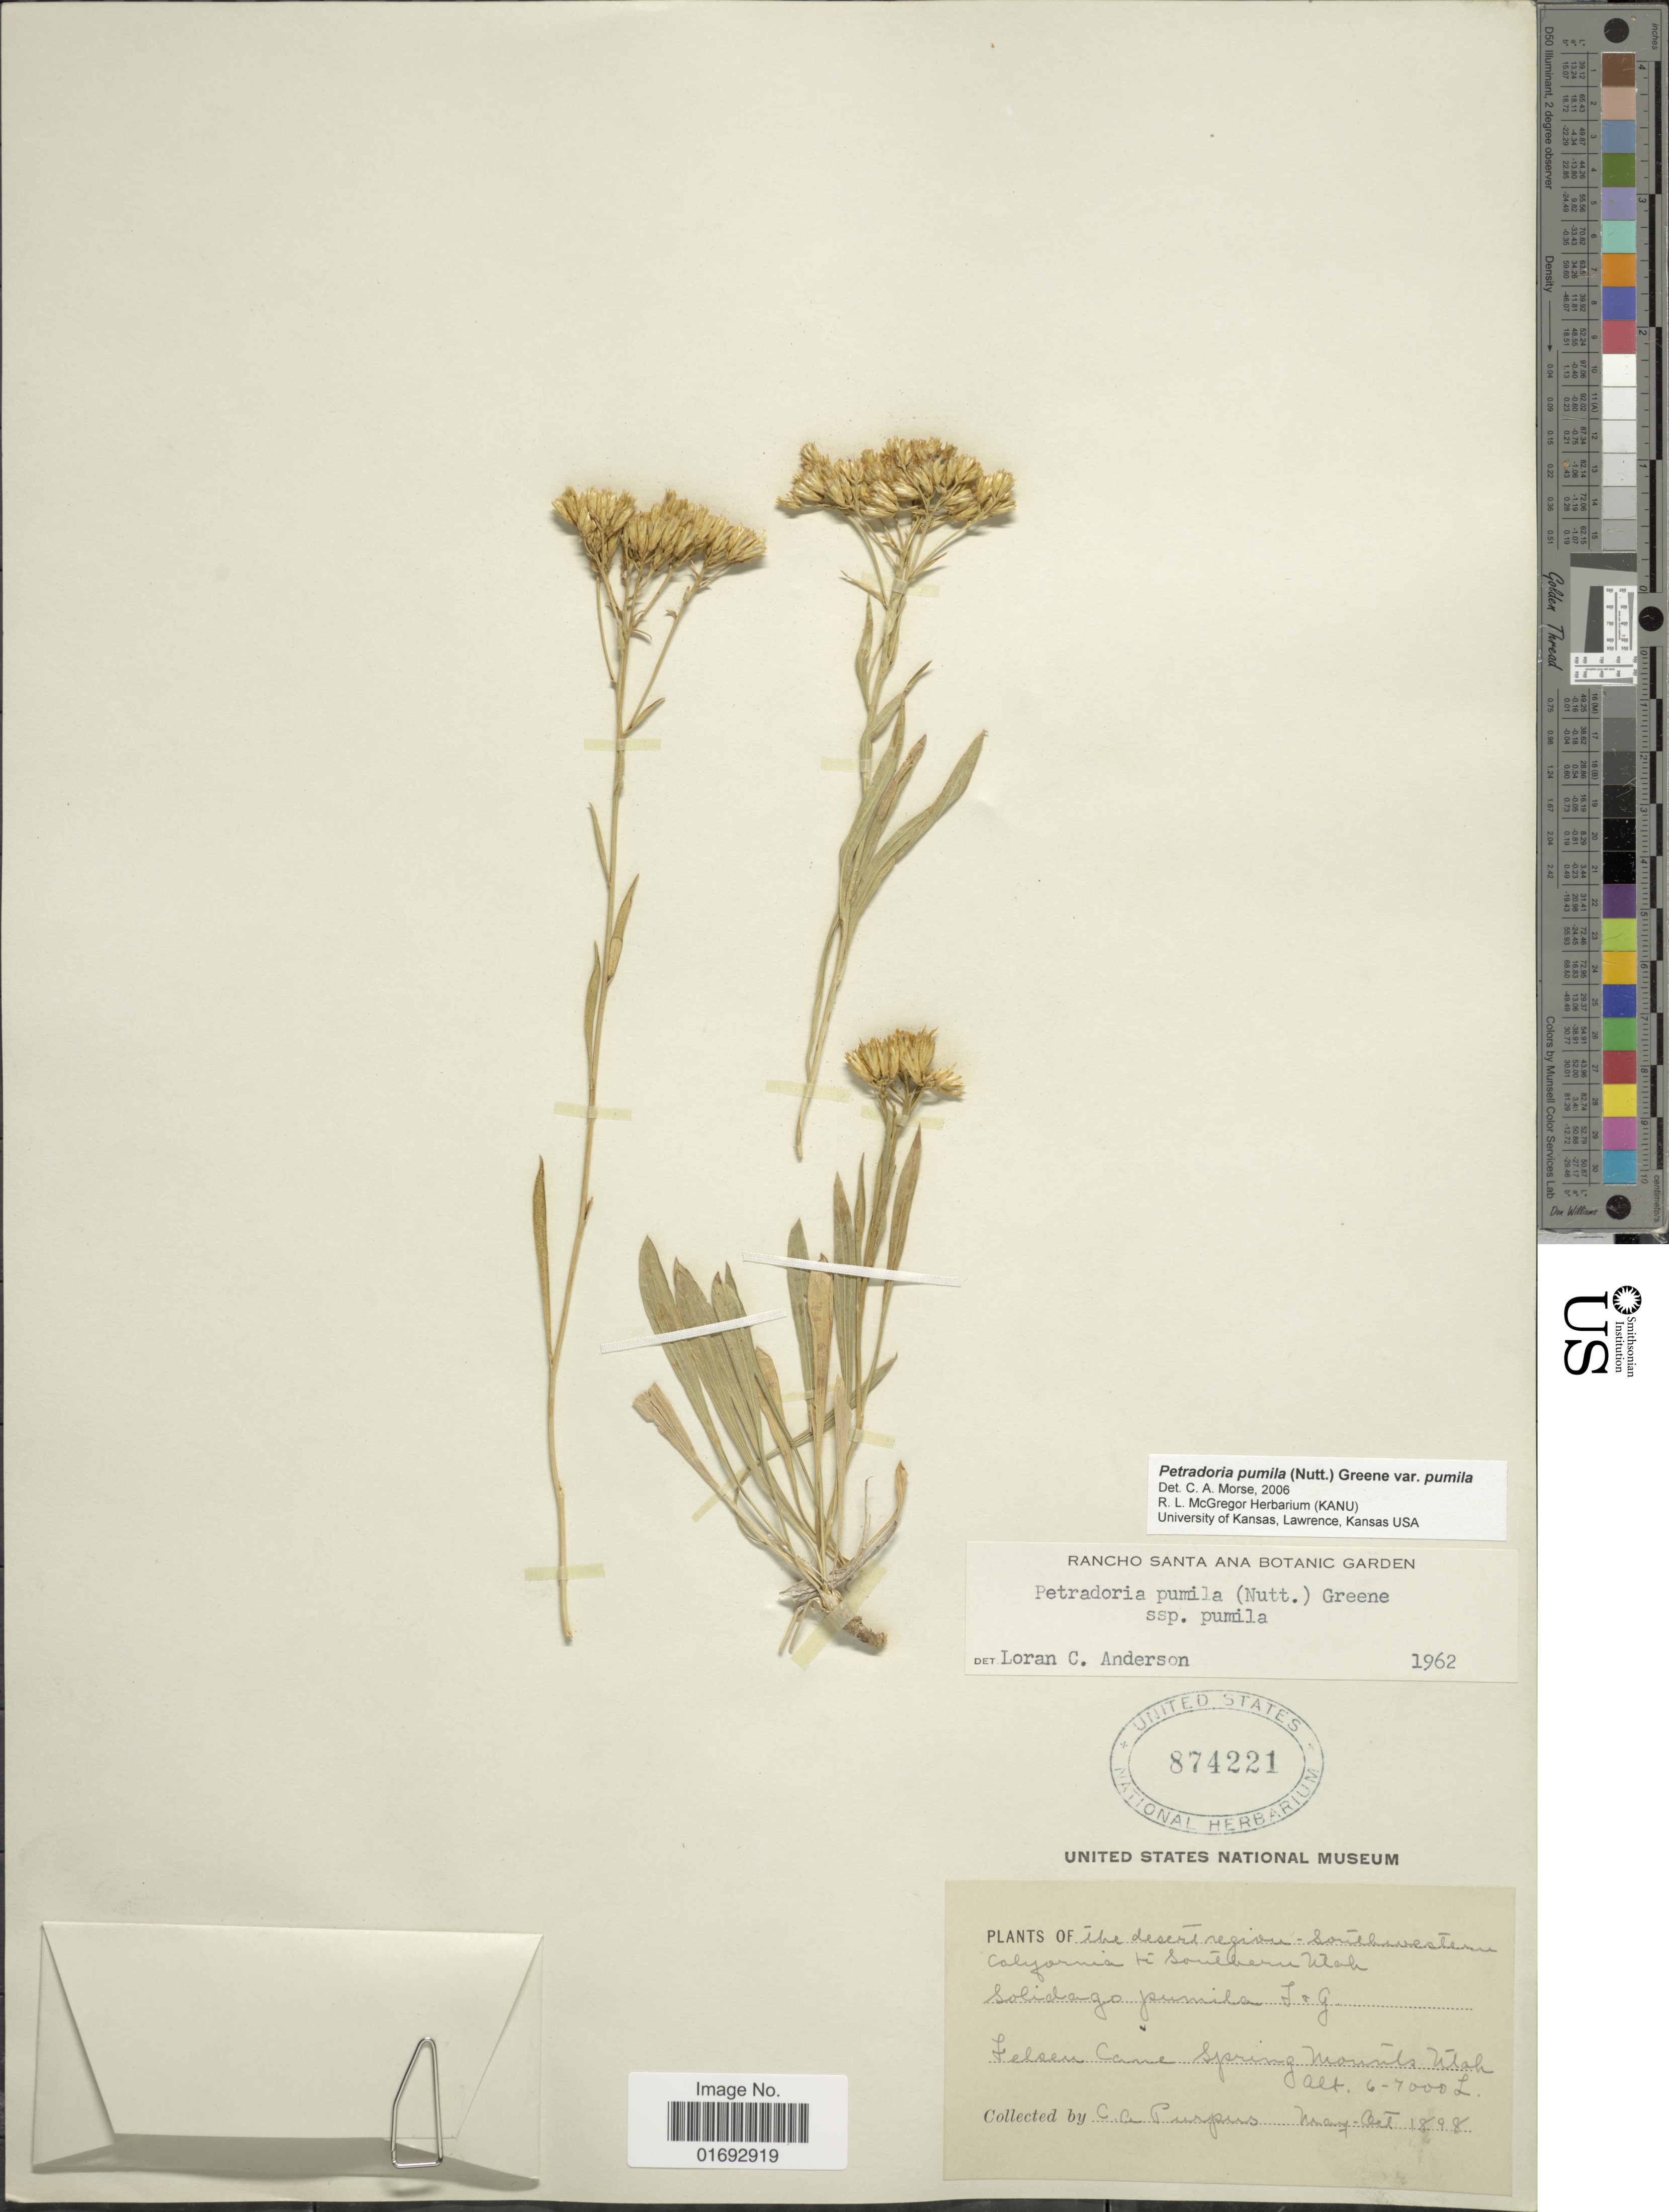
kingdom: Plantae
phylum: Tracheophyta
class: Magnoliopsida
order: Asterales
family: Asteraceae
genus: Petradoria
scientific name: Petradoria pumila var. pumila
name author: (Nutt.) Greene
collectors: C. A. Purpus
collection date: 1898-05/1898-10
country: United States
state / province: Utah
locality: Desert Region, Felsen (German translation: rock) Cane spring Mounts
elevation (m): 1829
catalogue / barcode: US 874221